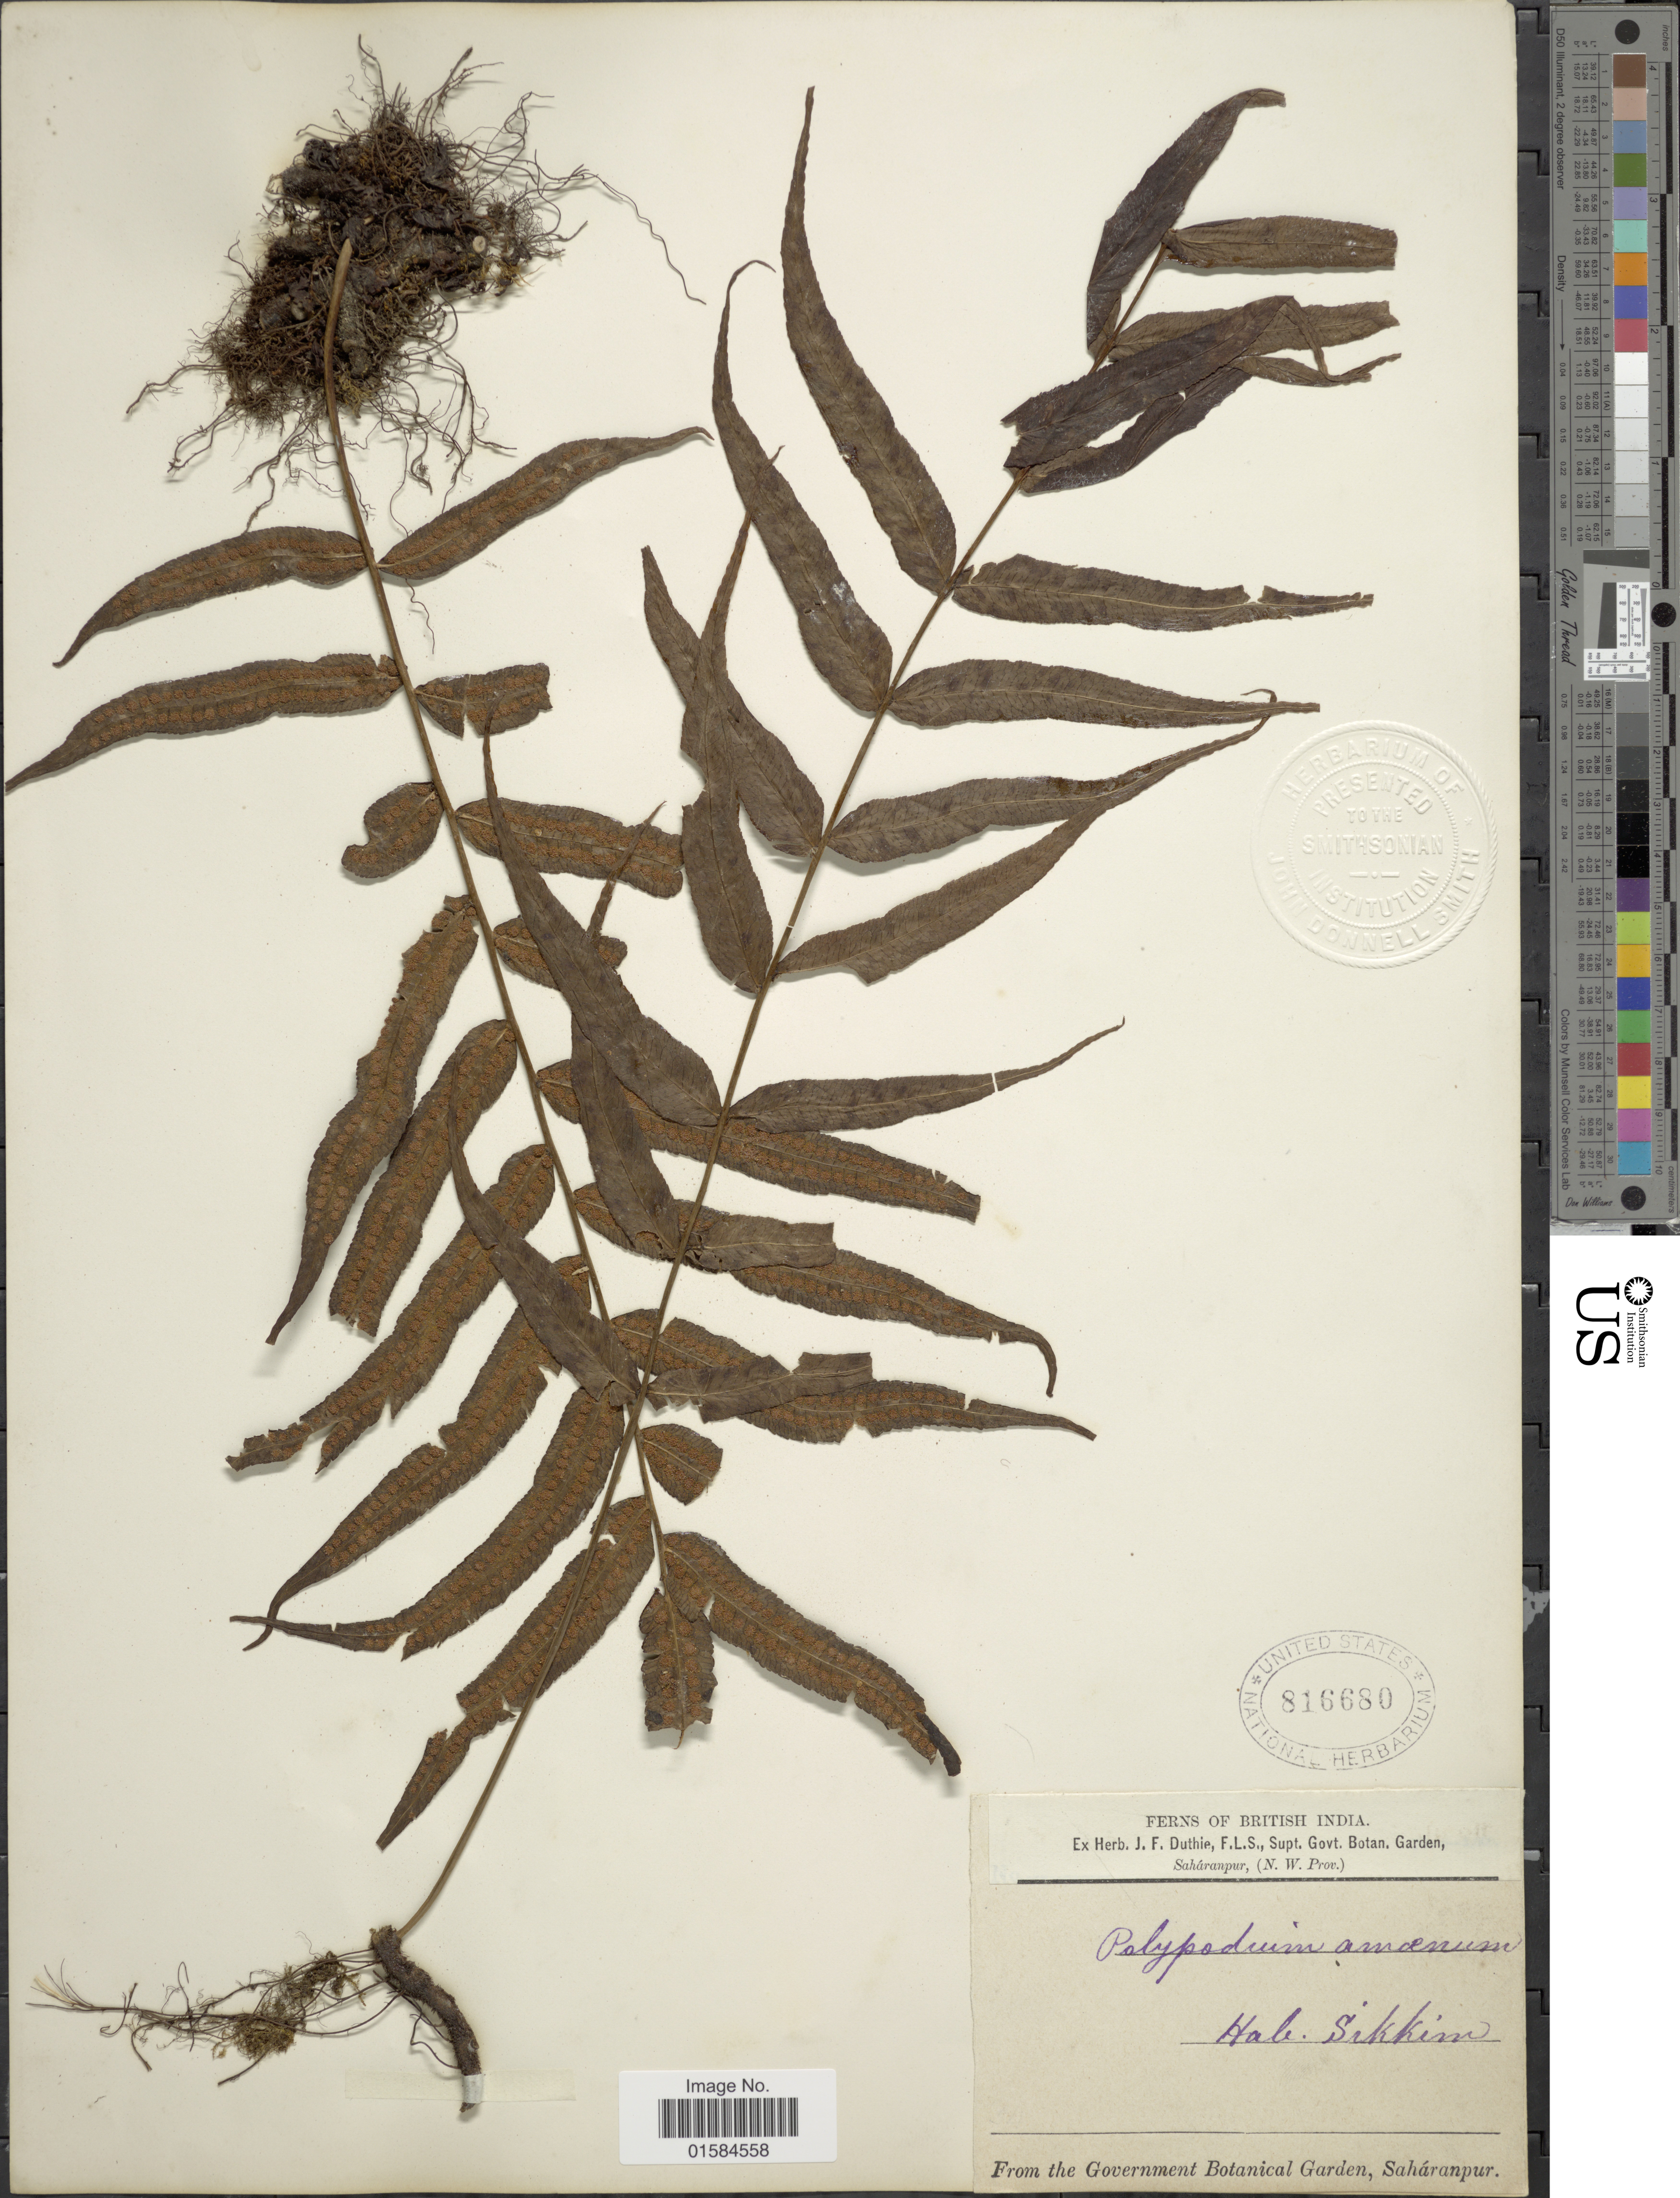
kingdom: Plantae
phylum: Tracheophyta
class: Polypodiopsida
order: Polypodiales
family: Polypodiaceae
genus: Goniophlebium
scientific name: Goniophlebium argutum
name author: (Wall. ex Hook.) J. Sm.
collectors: ex herb. J. F. Duthie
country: India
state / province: Sikkim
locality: British India, Saharanpur (N. W. Prov. ) [unsure placement]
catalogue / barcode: US 816680